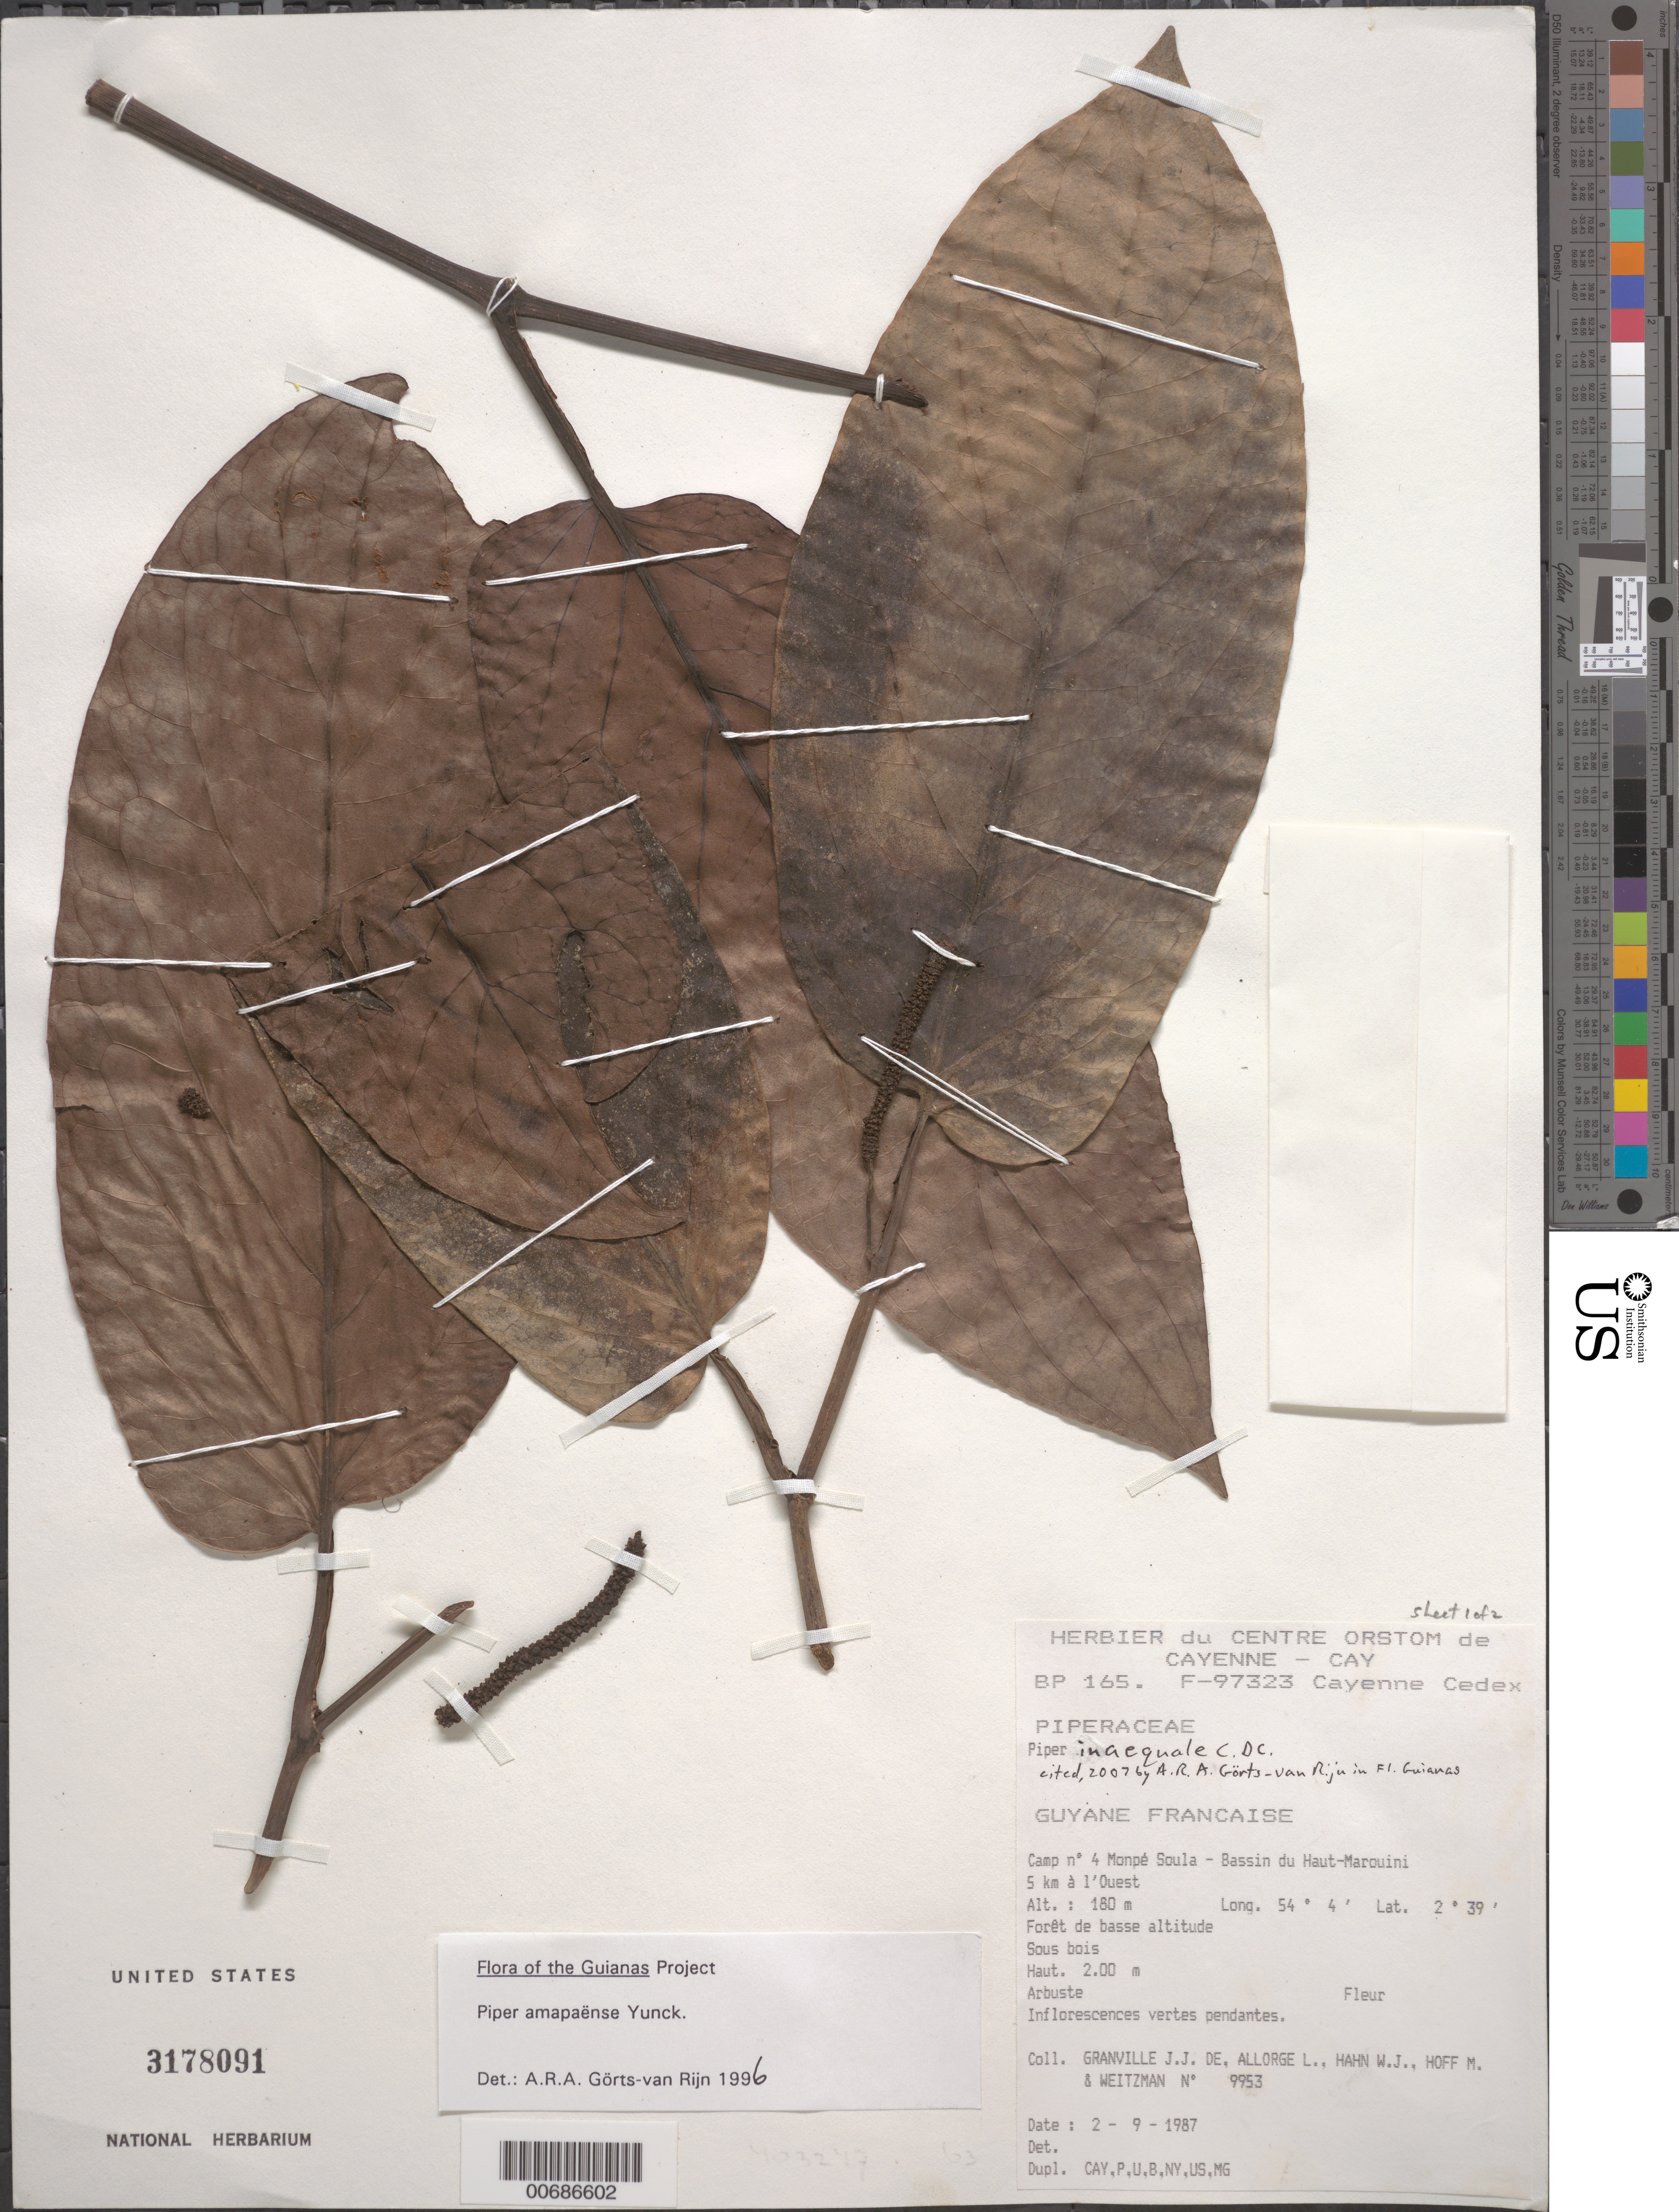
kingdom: Plantae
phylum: Tracheophyta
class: Magnoliopsida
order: Piperales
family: Piperaceae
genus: Piper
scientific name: Piper amapense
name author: Yunck.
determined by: Görts-van Rijn, A. R. A.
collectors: J.-J. de Granville, L. Allorge, W. J. Hahn, M. Hoff & A. L. Weitzman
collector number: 9953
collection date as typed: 2-Sep-87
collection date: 1987-09-02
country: French Guiana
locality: Monpé Soula, Camp #4, Bassin du Haut-Marouini, 5 km to W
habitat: Forêt de basse altitude. Sous bois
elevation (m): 180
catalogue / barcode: US 3178091